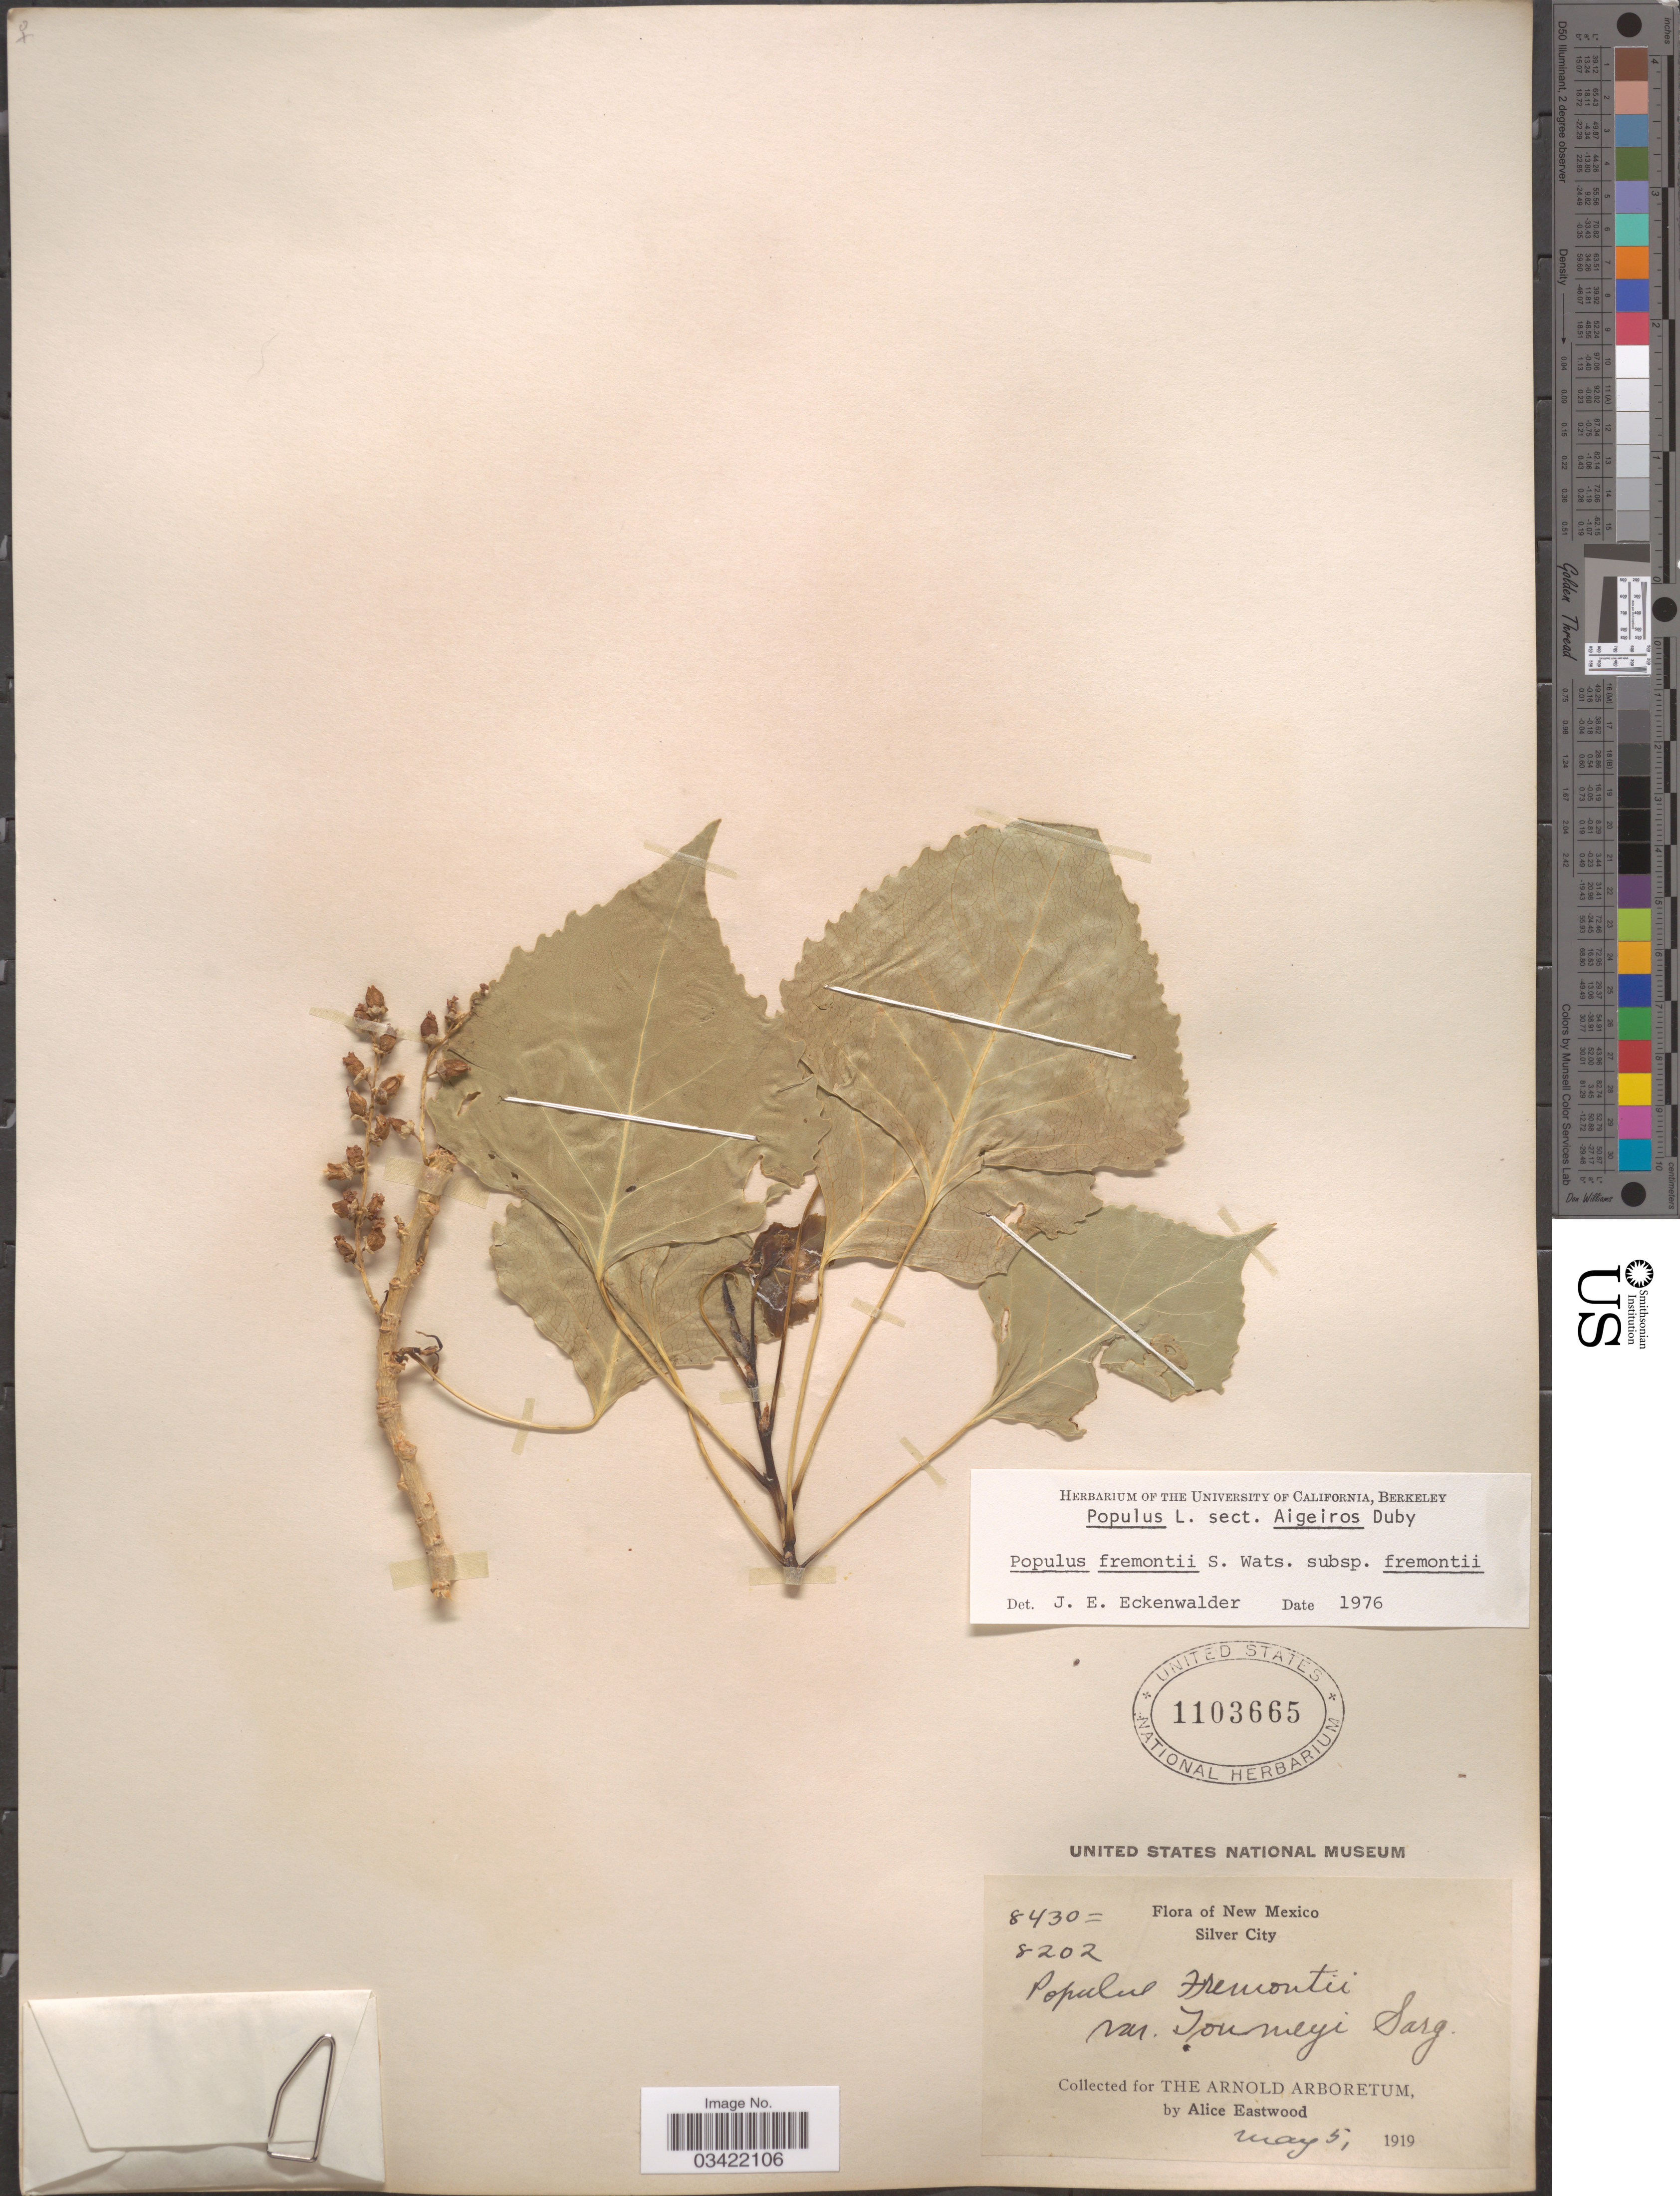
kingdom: Plantae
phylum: Tracheophyta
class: Magnoliopsida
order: Malpighiales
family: Salicaceae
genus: Populus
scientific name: Populus fremontii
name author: S. Watson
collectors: A. Eastwood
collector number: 8430/8202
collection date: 1919-05-05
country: United States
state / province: New Mexico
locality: Silver City.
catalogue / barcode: US 1103665